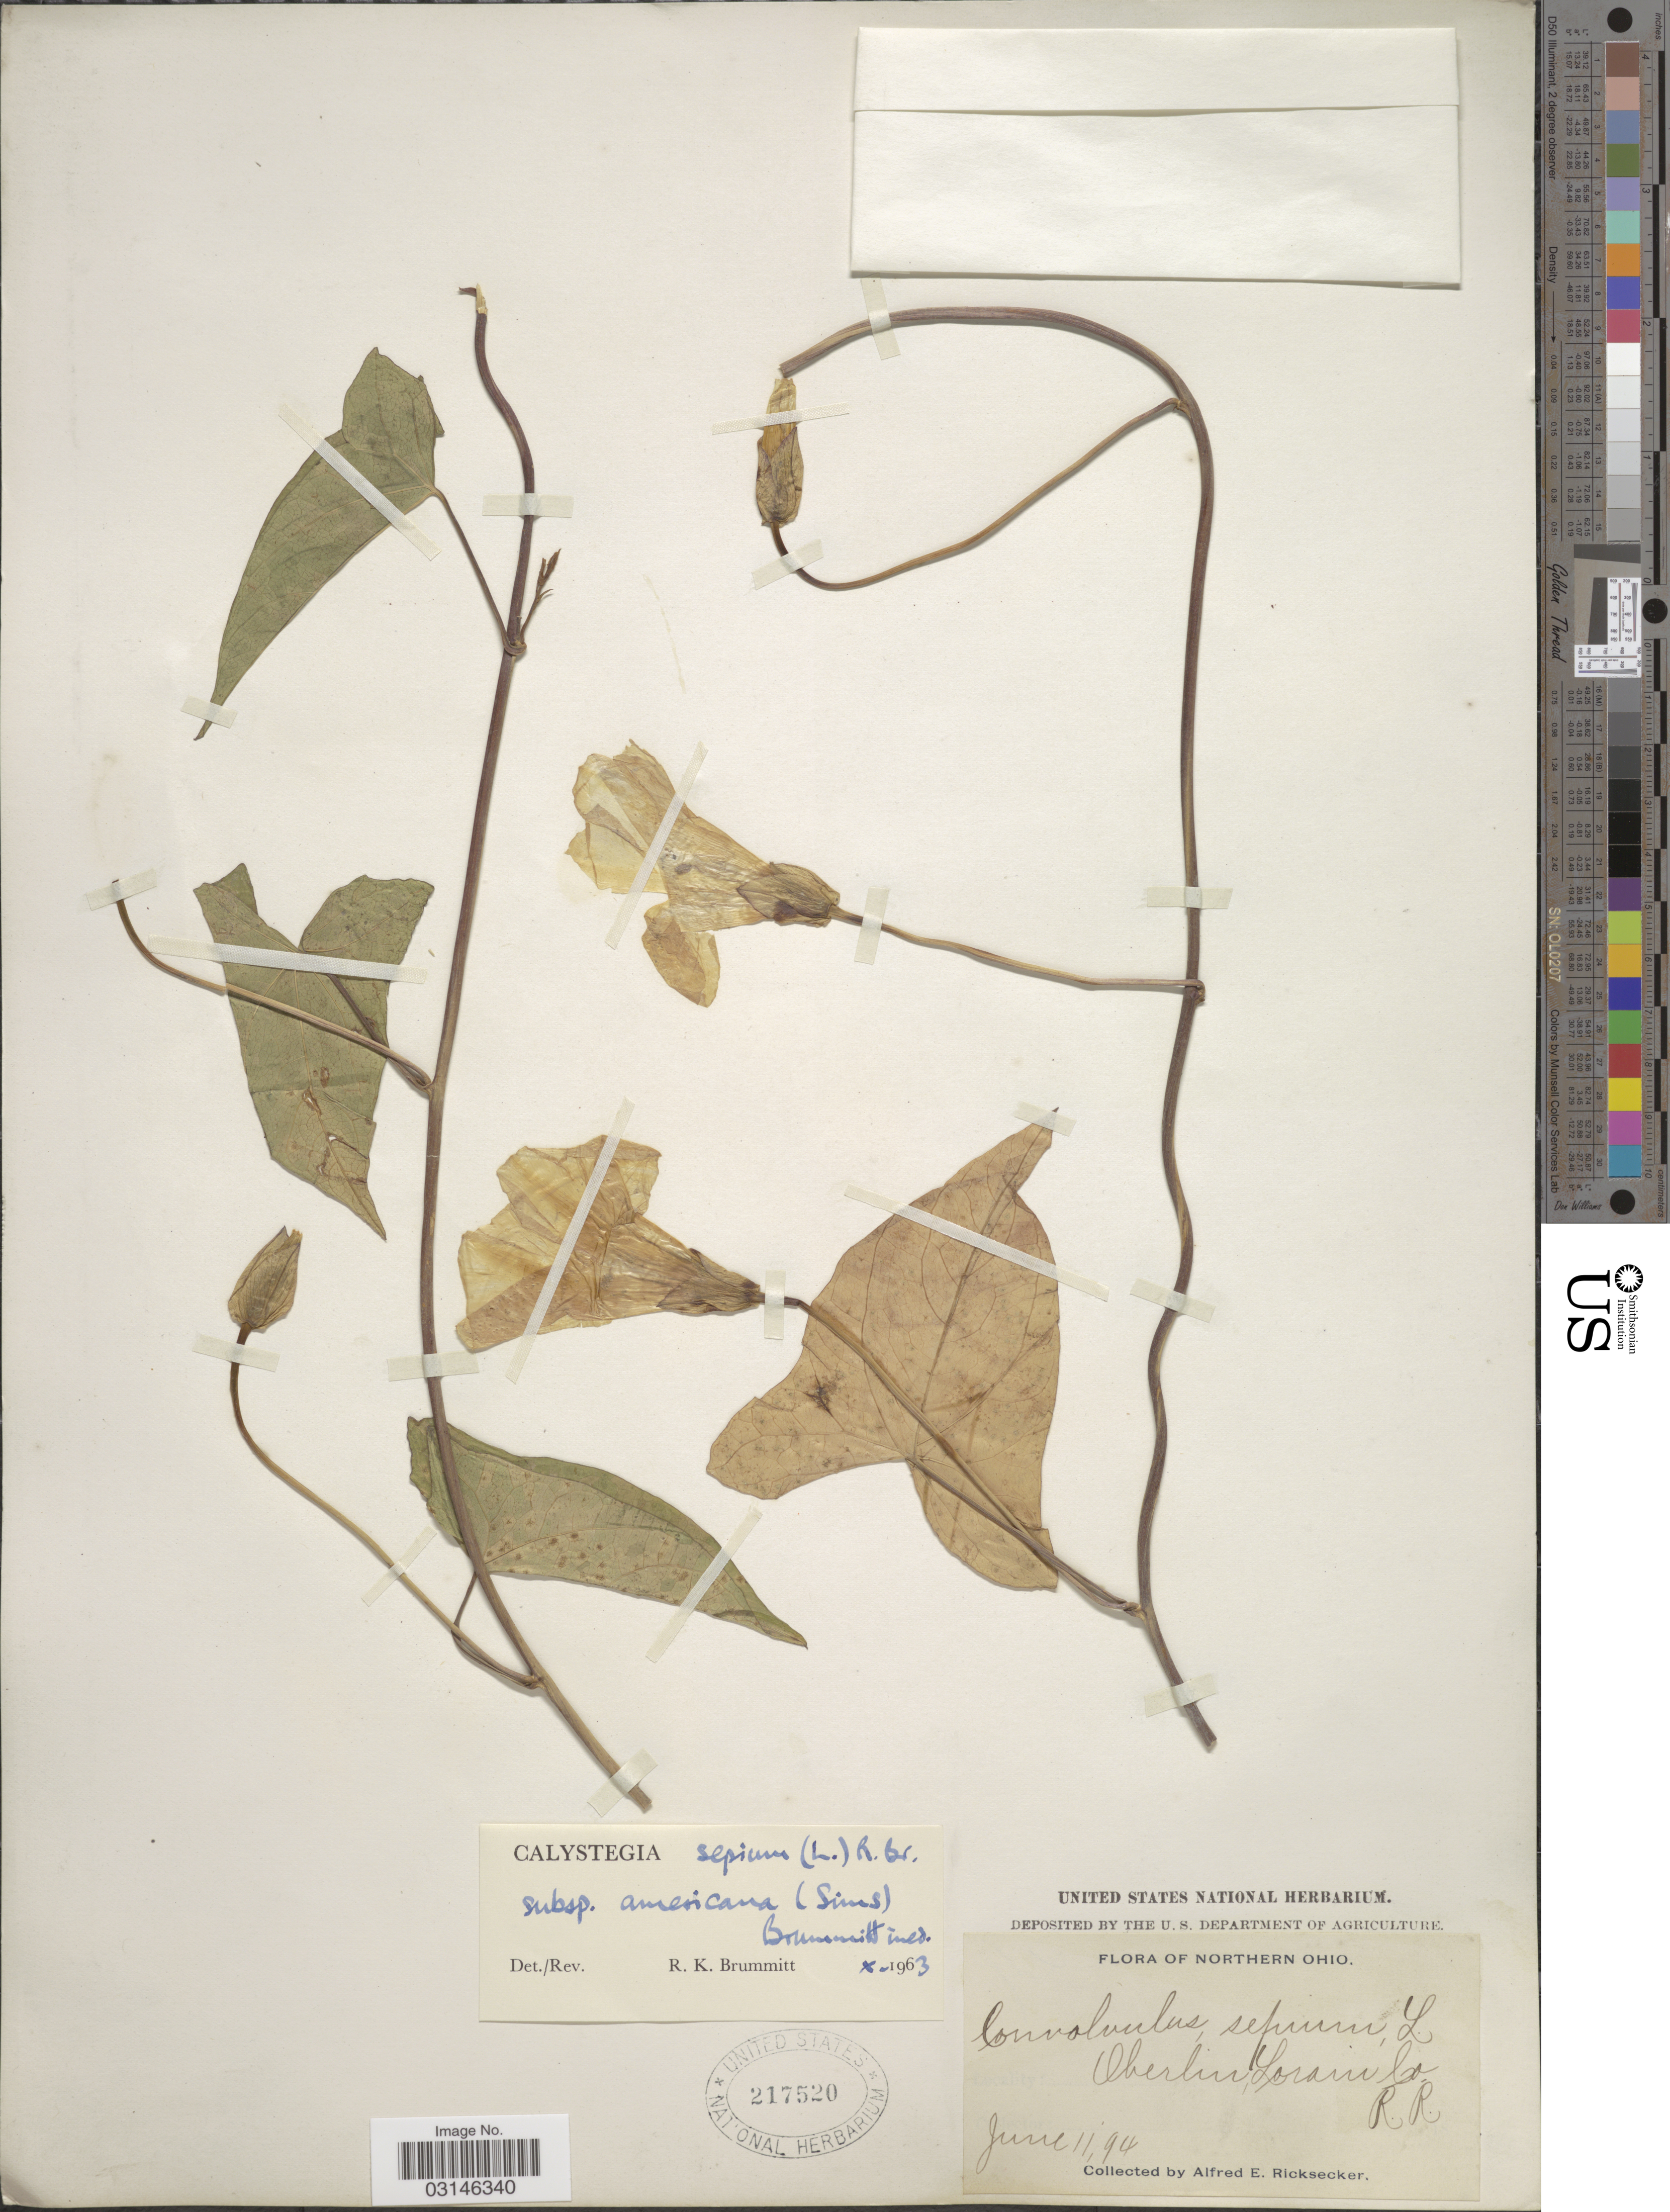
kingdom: Plantae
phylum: Tracheophyta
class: Magnoliopsida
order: Solanales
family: Convolvulaceae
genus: Calystegia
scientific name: Calystegia sepium subsp. americana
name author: (Sims) Brummitt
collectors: A. E. Ricksecker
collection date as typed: Transcribed d/m/y: 11/6/94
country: United States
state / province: Ohio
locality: Northern Ohio.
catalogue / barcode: US 217520